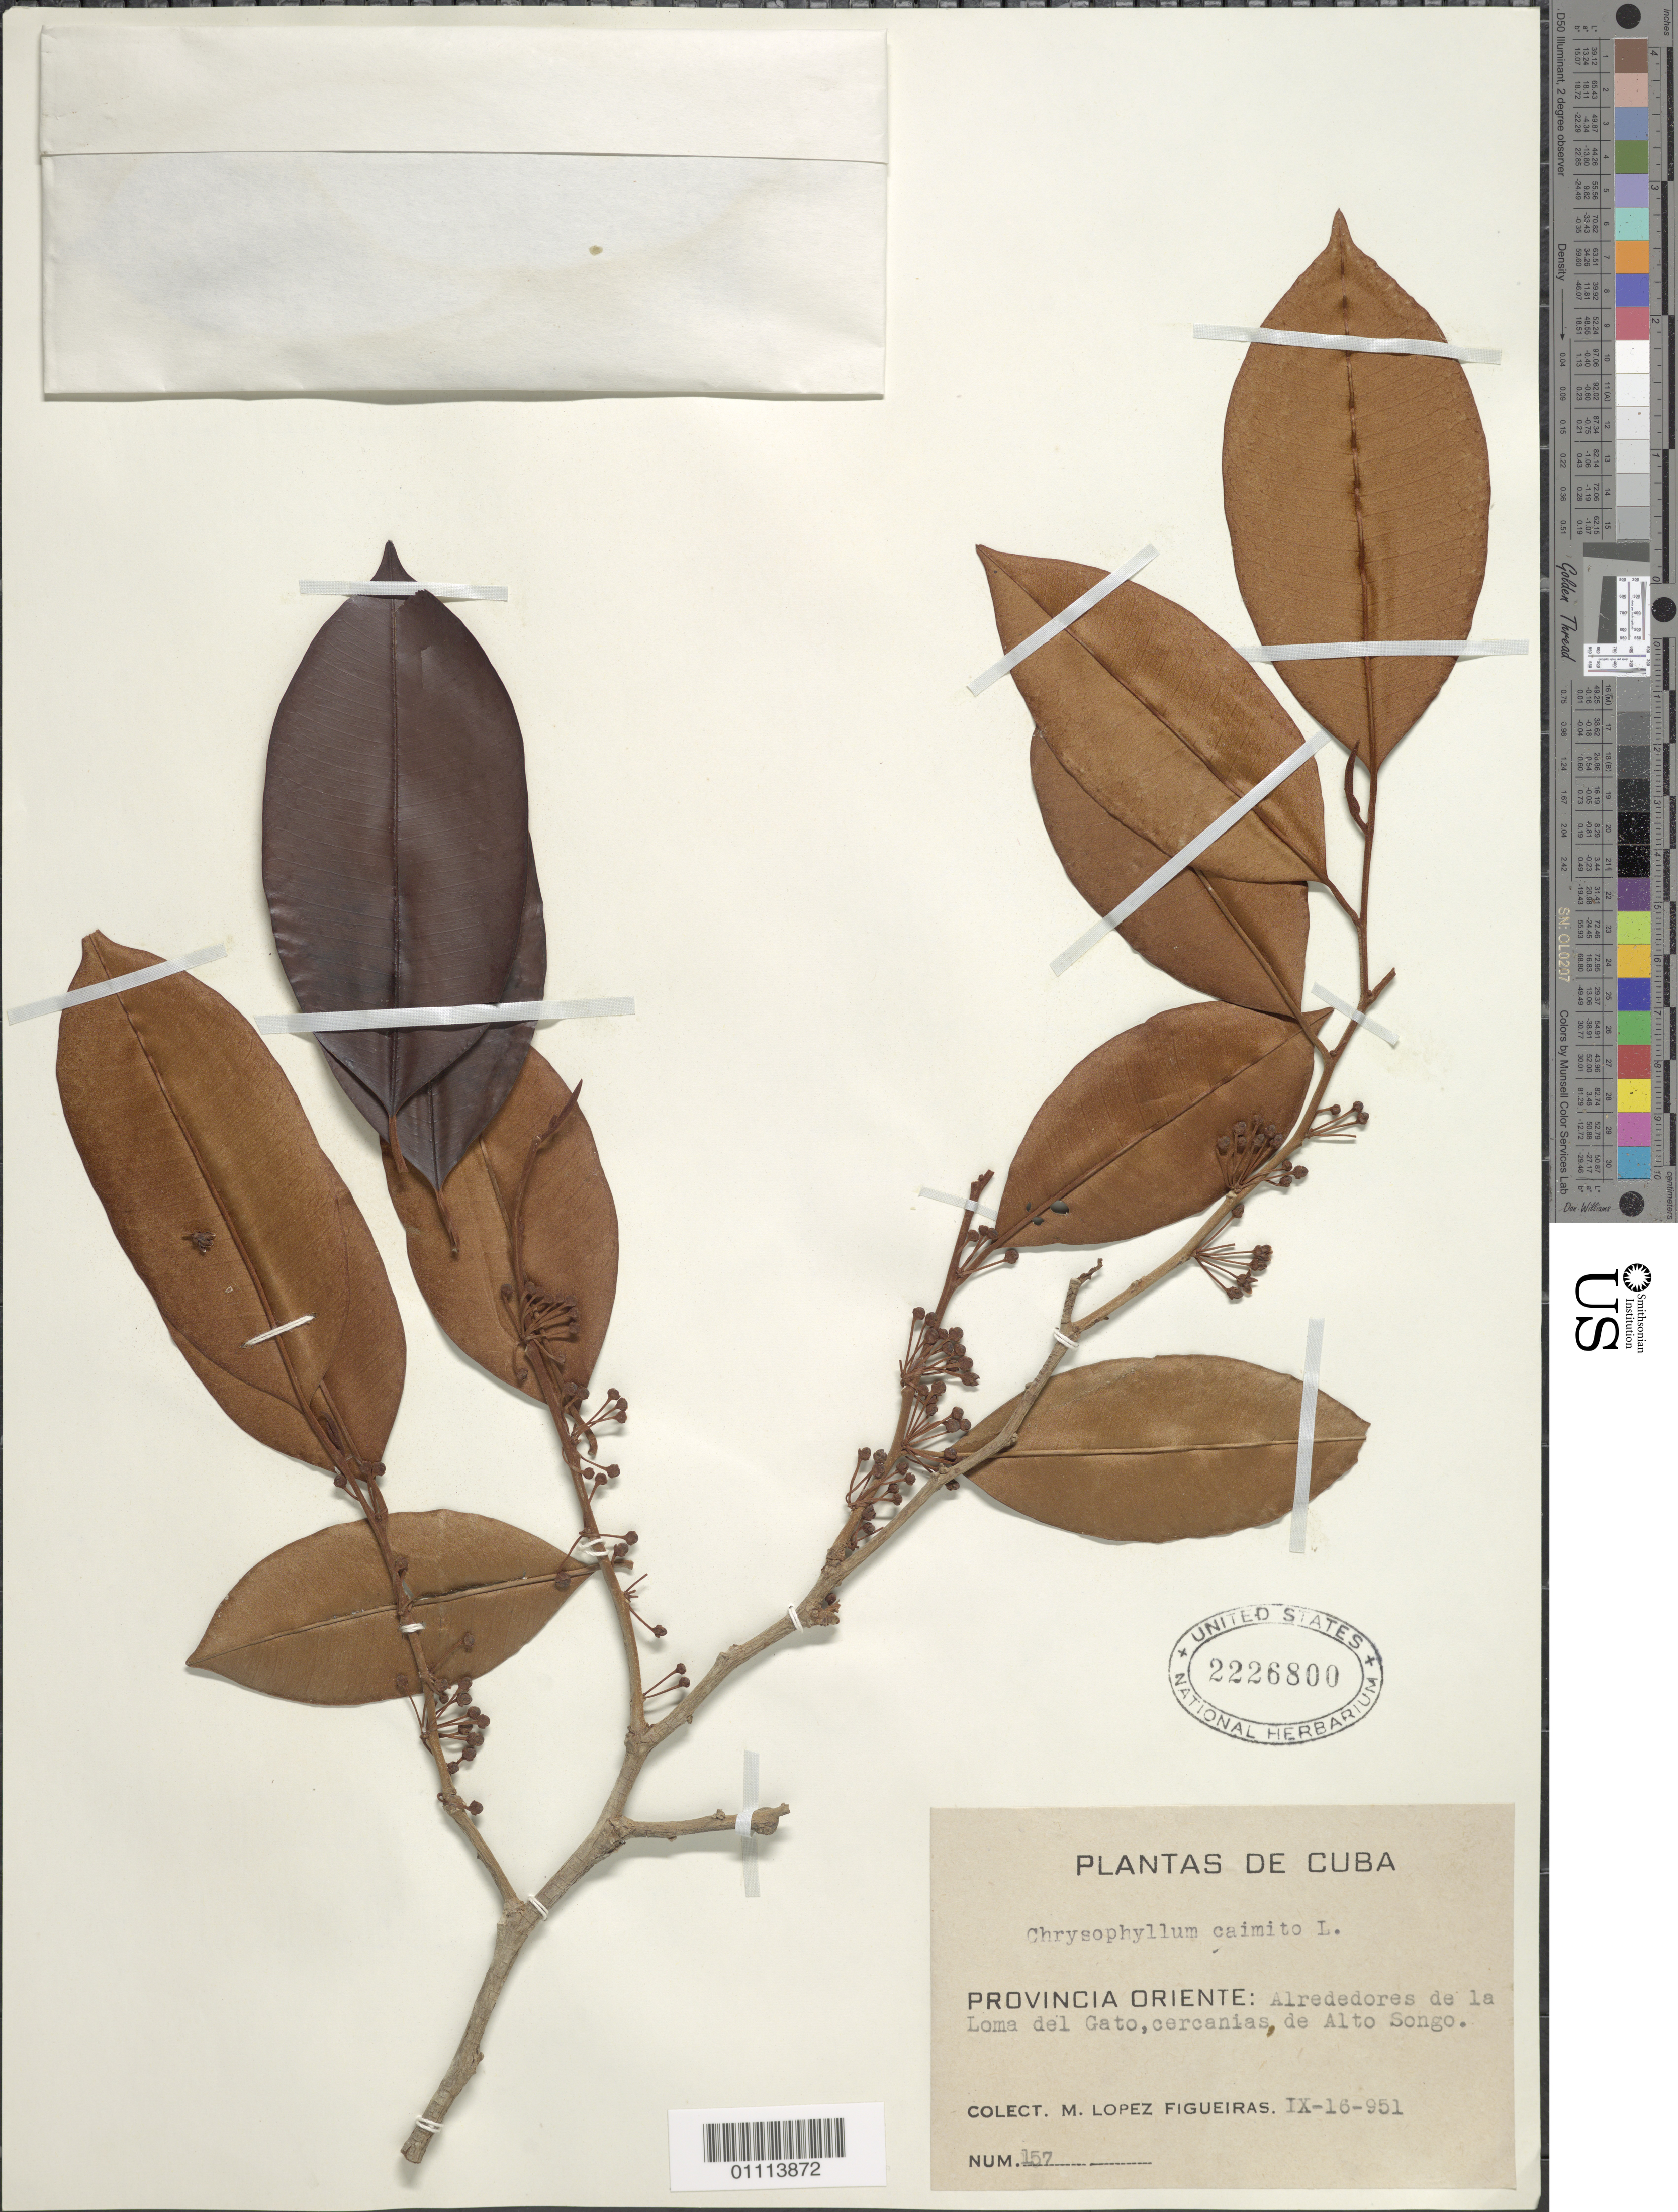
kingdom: Plantae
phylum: Tracheophyta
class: Magnoliopsida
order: Ericales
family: Sapotaceae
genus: Chrysophyllum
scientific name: Chrysophyllum cainito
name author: L.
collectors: M. López Figueiras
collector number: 157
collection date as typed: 16 Sep 1951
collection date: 1951-09-16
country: Cuba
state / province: Santiago de Cuba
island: Cuba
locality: Provincia Oriente: Alrededores de la Loma del Gato, cercanias de Alto Songo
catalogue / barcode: US 2226800